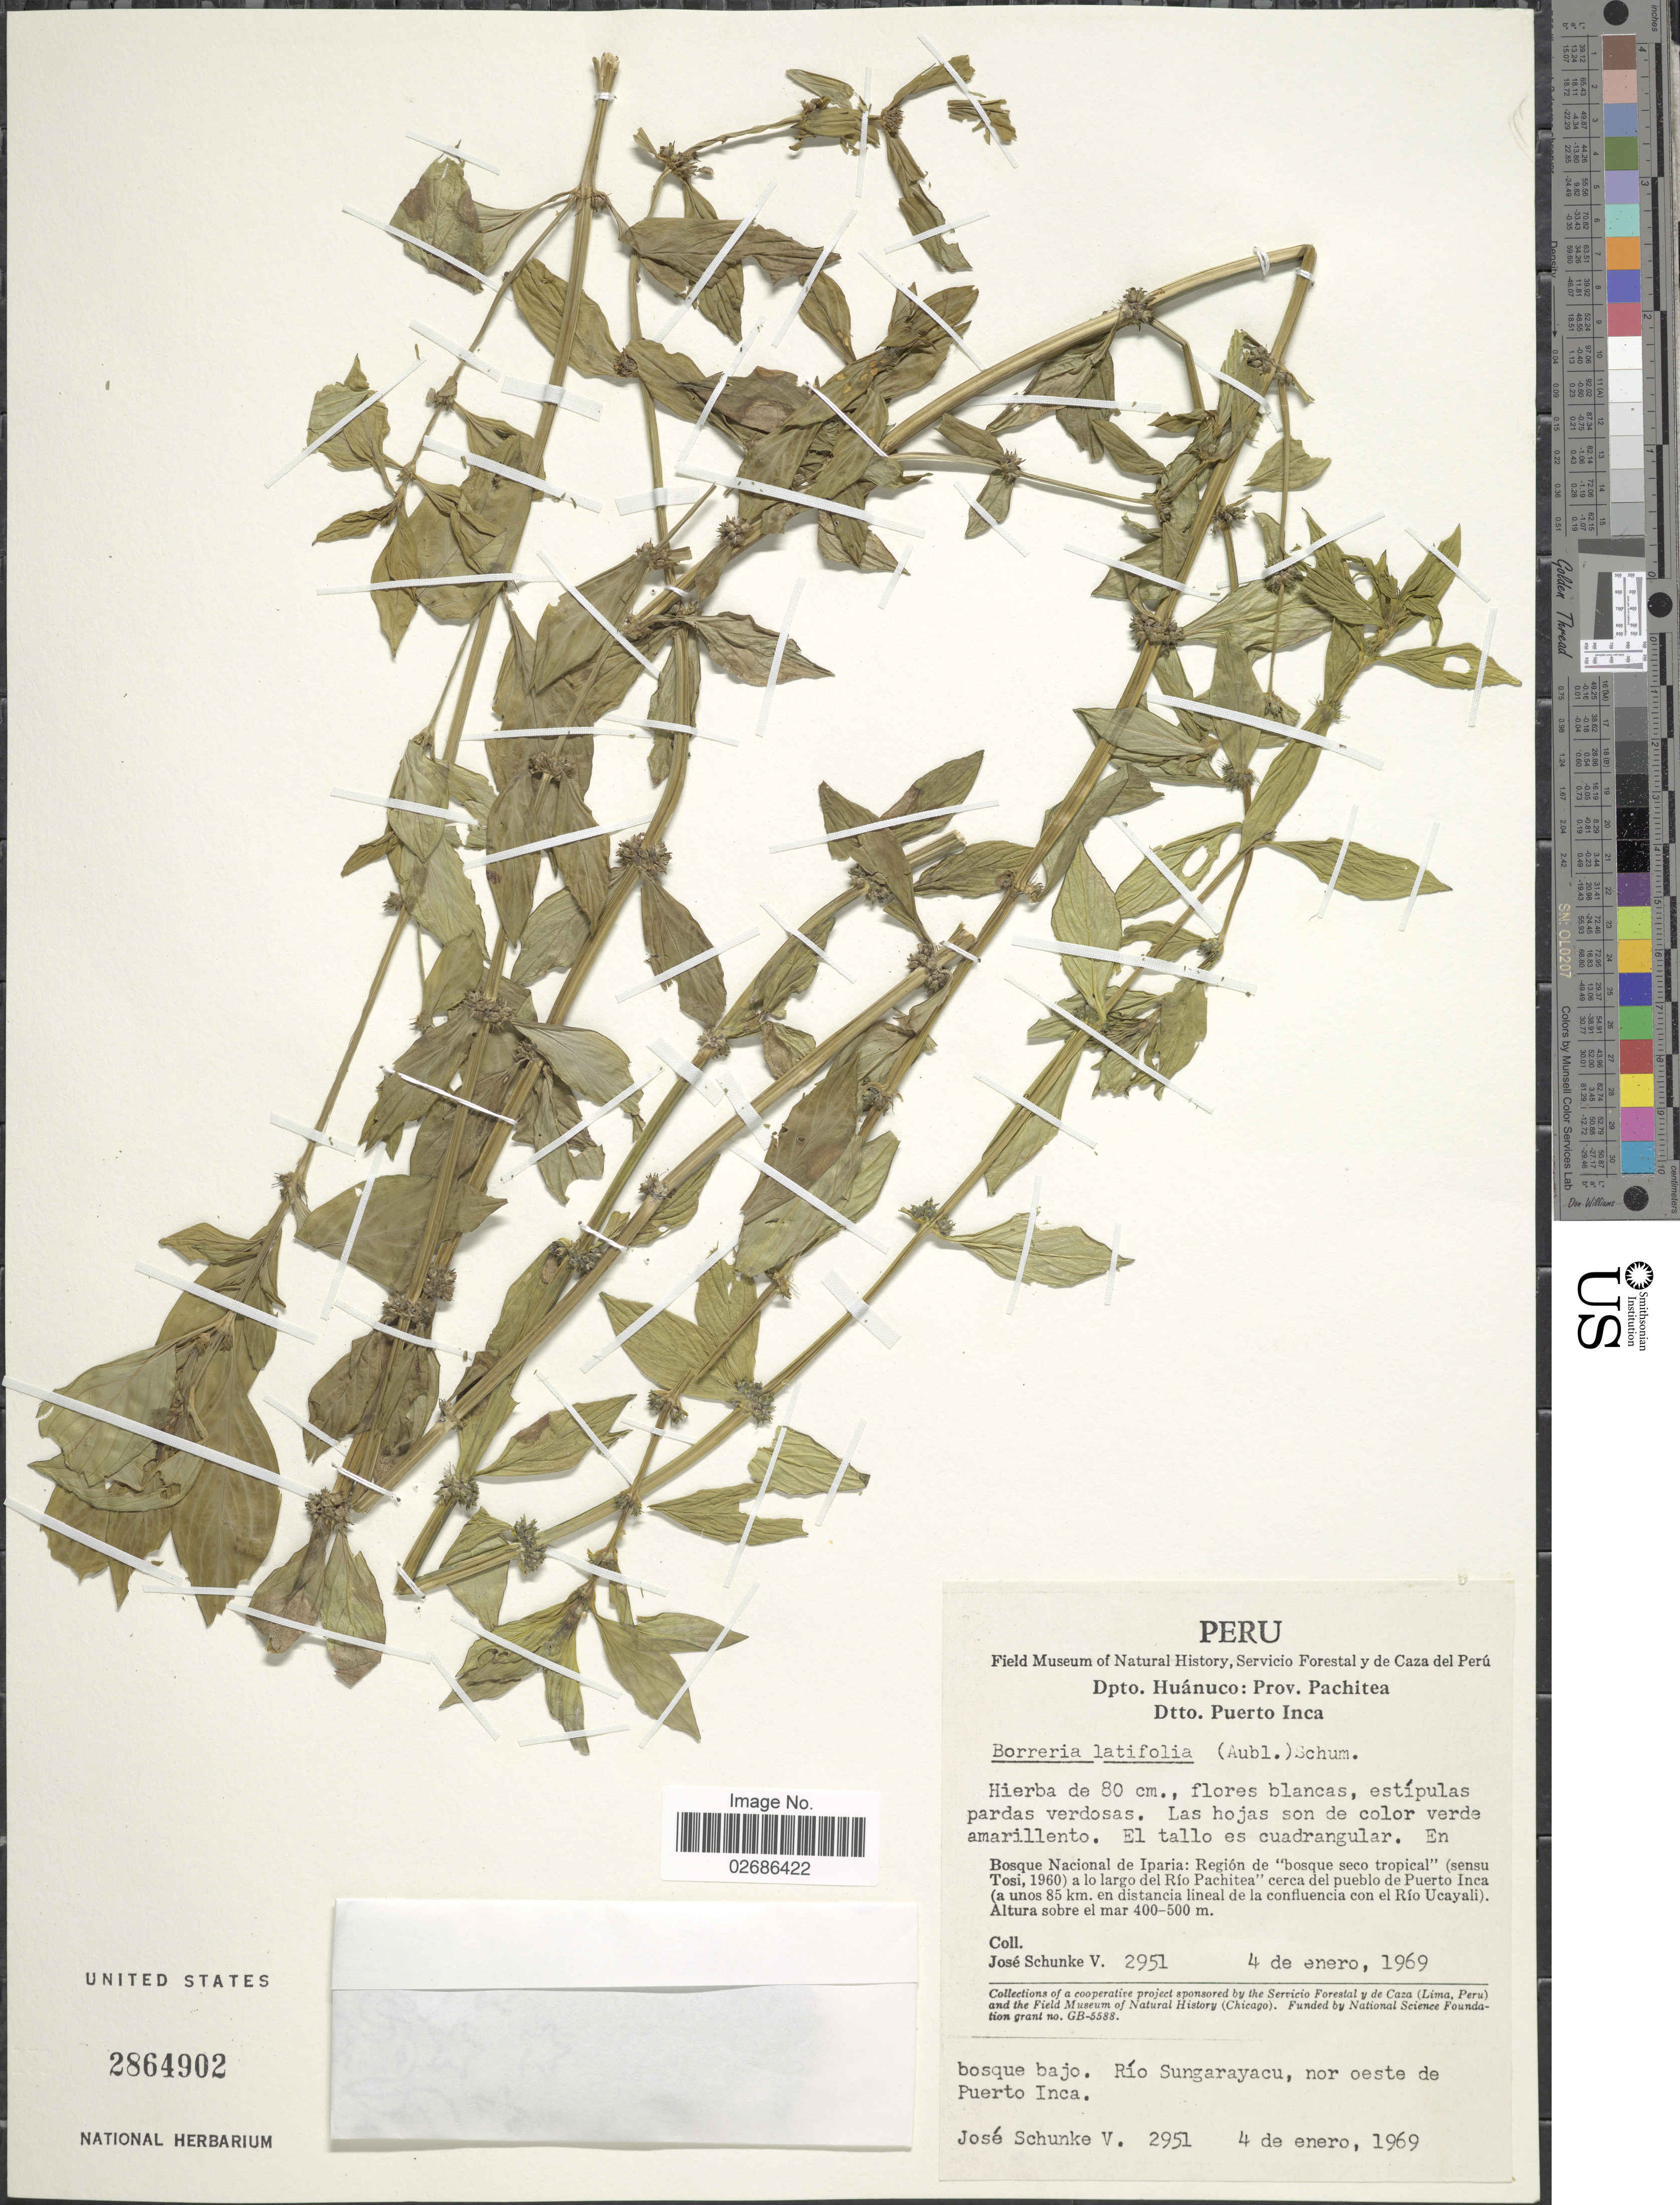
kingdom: Plantae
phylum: Tracheophyta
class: Magnoliopsida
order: Gentianales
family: Rubiaceae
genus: Borreria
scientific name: Borreria latifolia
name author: (Aubl.) K. Schum.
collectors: J. Schunke Vigo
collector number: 2951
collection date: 1969-01-04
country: Peru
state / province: Huánuco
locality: Prov. Pachitea, Dtto. Puerto Inca, Bosque Nacional de Iparia: Region de bosque seco tropical a lo largo del Rio Pachitea cerca del pueblo de Puerto Inca (a unos 85 km en distancia lineal de la confluencia con el Rio Ucayali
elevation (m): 400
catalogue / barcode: US 2864902